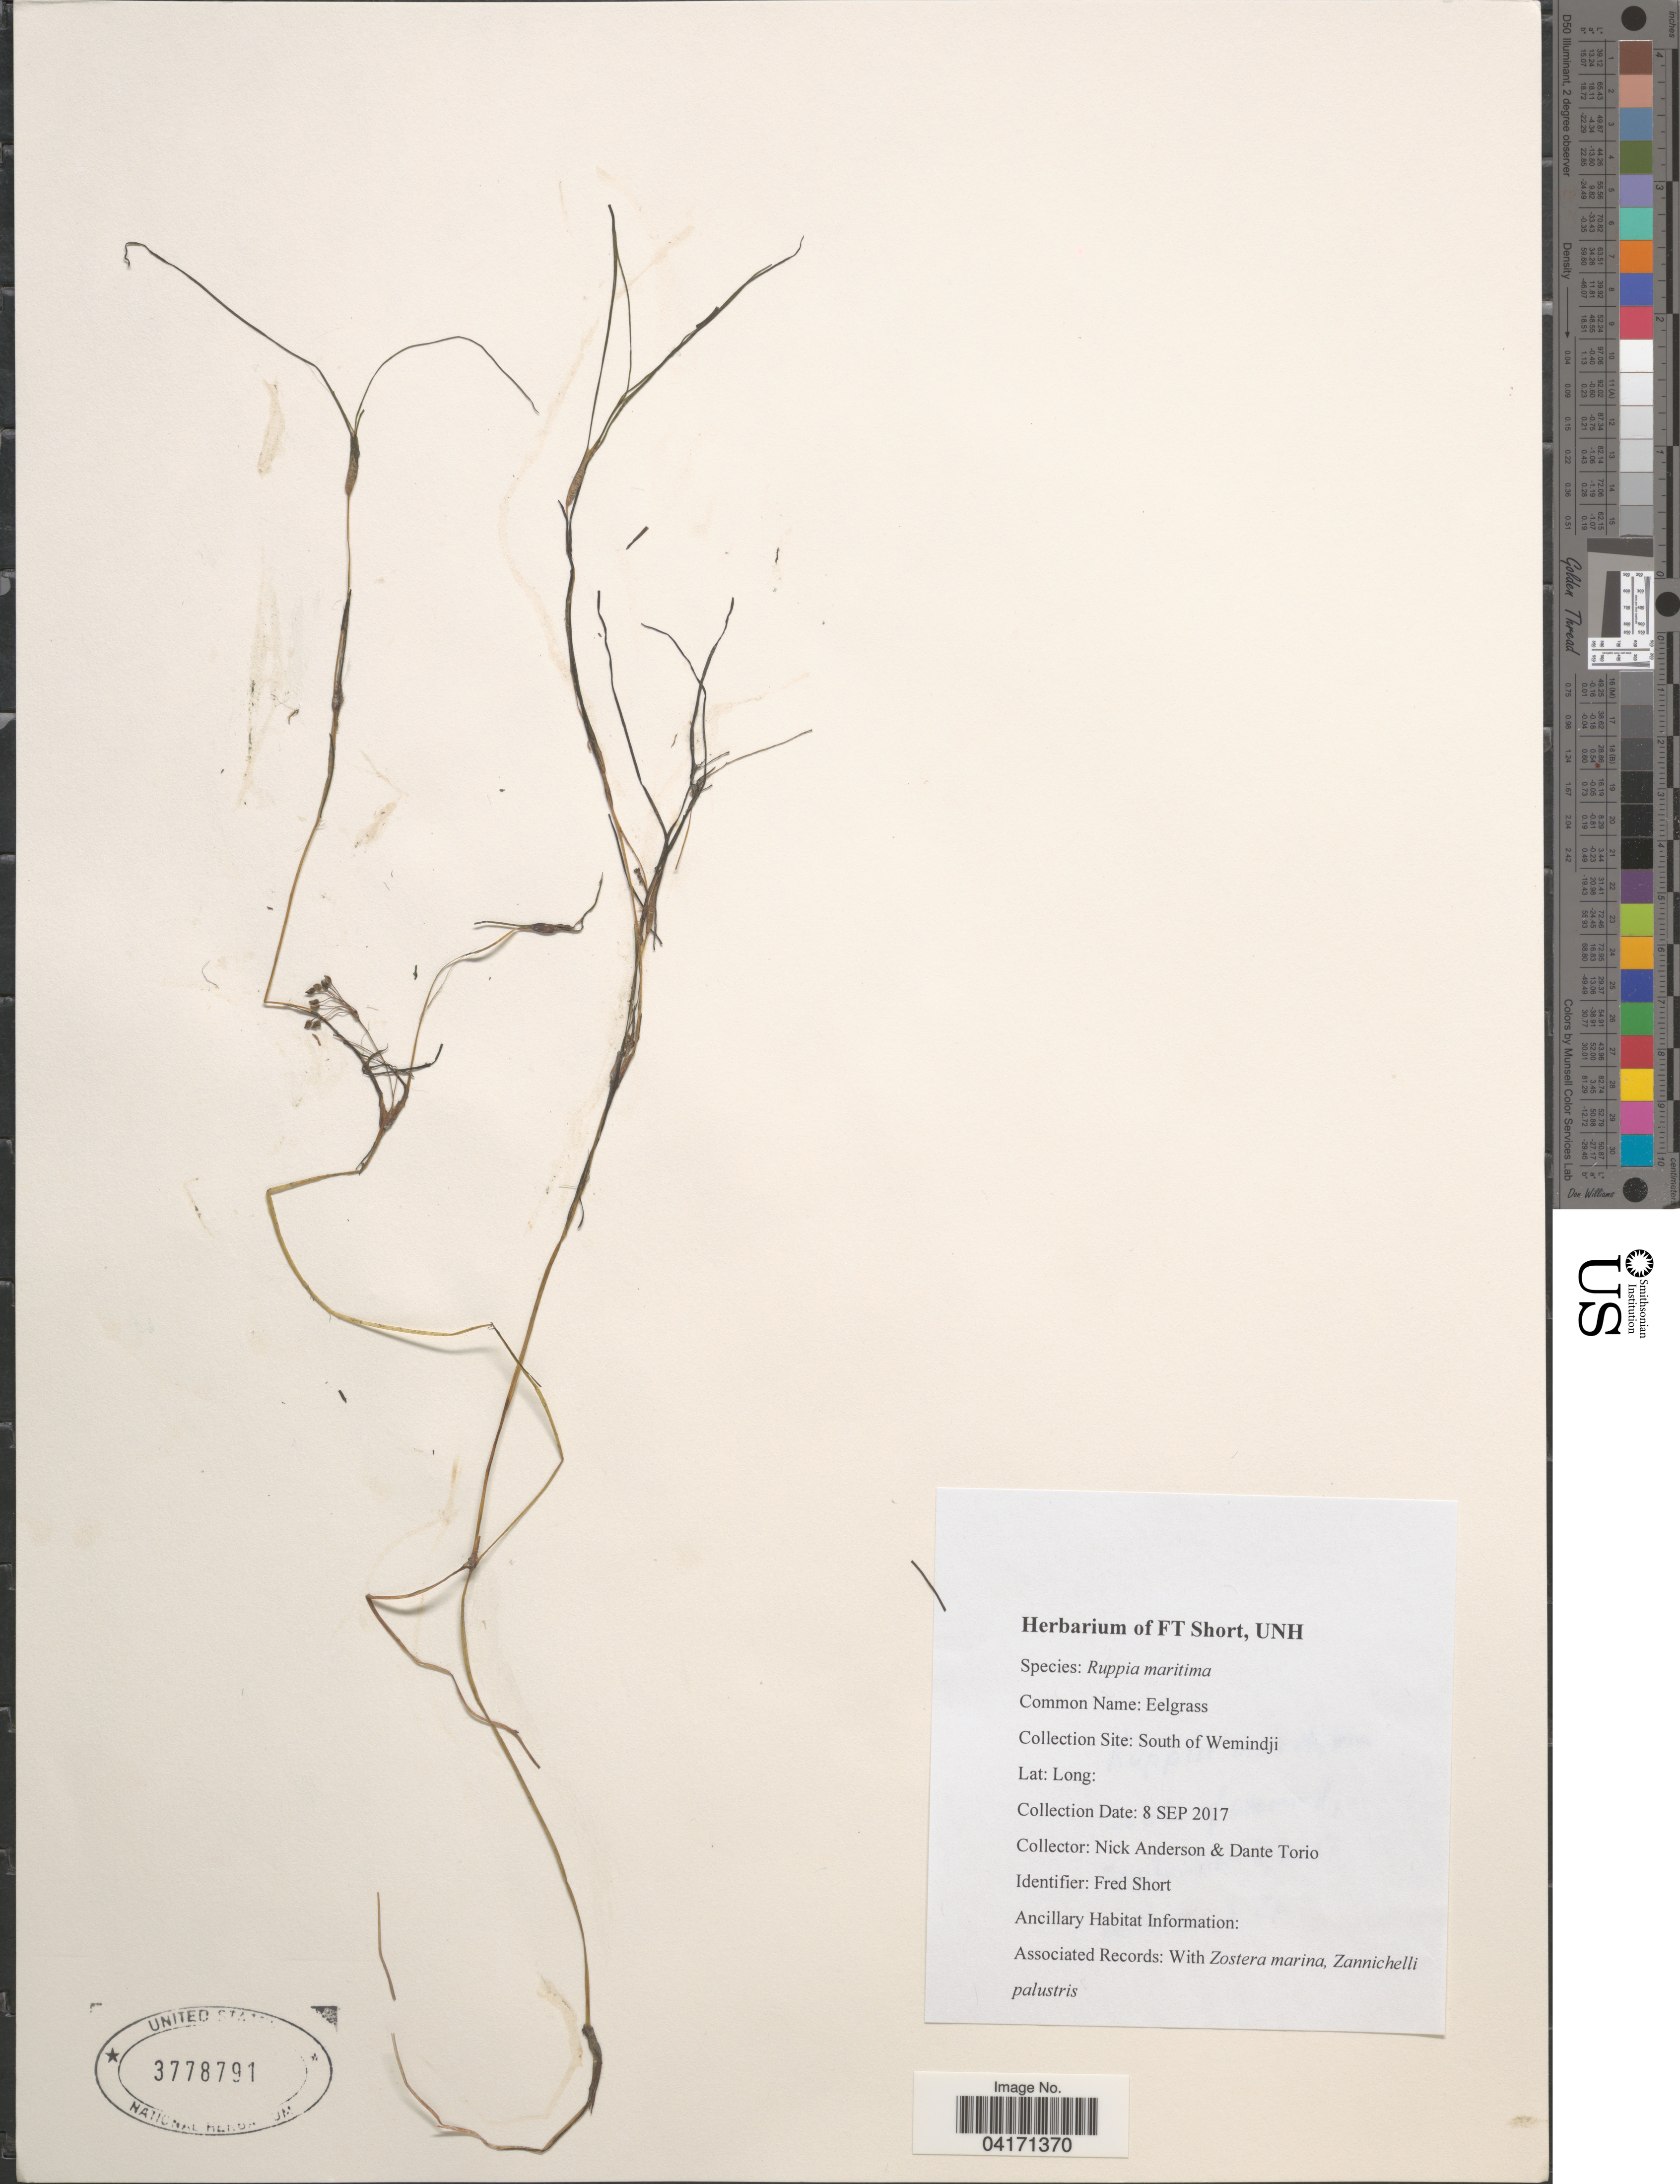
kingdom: Plantae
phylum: Tracheophyta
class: Liliopsida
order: Alismatales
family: Ruppiaceae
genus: Ruppia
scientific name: Ruppia maritima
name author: L.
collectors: N. Anderson & D. Torio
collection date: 2017-09-08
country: Canada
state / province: Quebec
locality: South of Wemindji.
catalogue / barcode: US 3778791